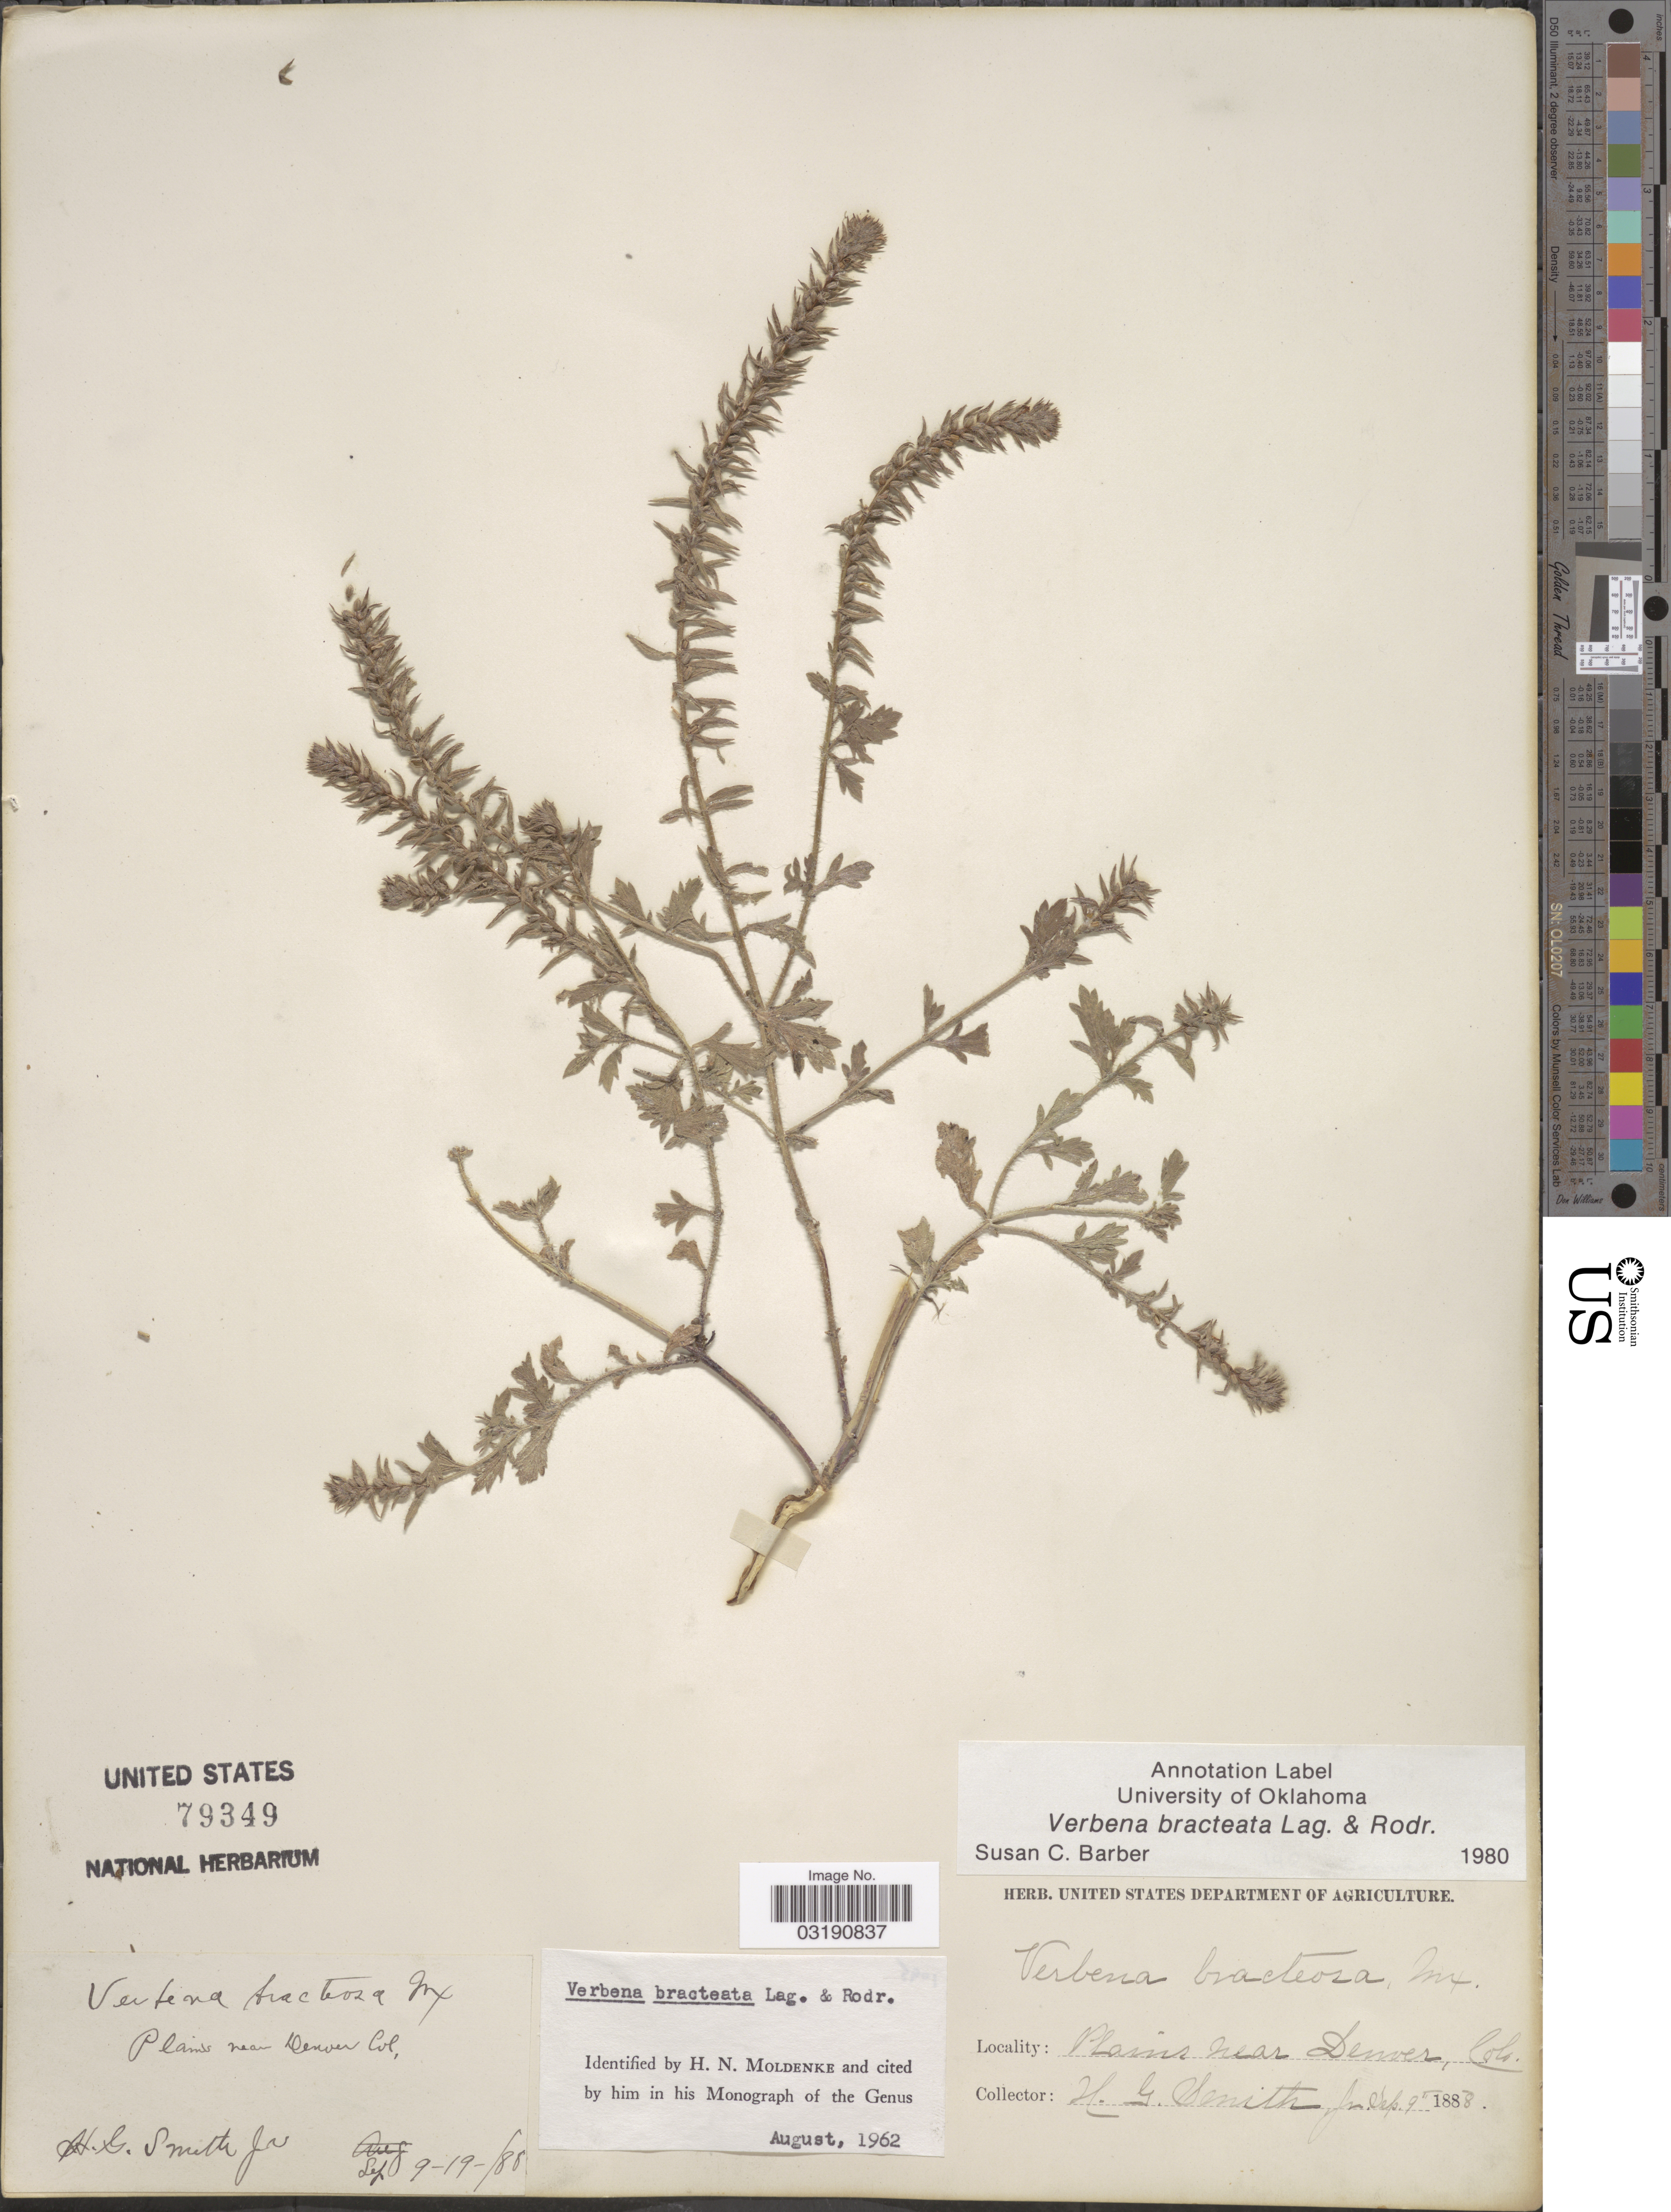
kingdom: Plantae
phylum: Tracheophyta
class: Magnoliopsida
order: Lamiales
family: Verbenaceae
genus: Verbena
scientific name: Verbena bracteata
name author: Cav. ex Lag. & Rodr.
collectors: H. Smith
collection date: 1888-09-09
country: United States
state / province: Colorado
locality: Plains near Denver.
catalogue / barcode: US 79349